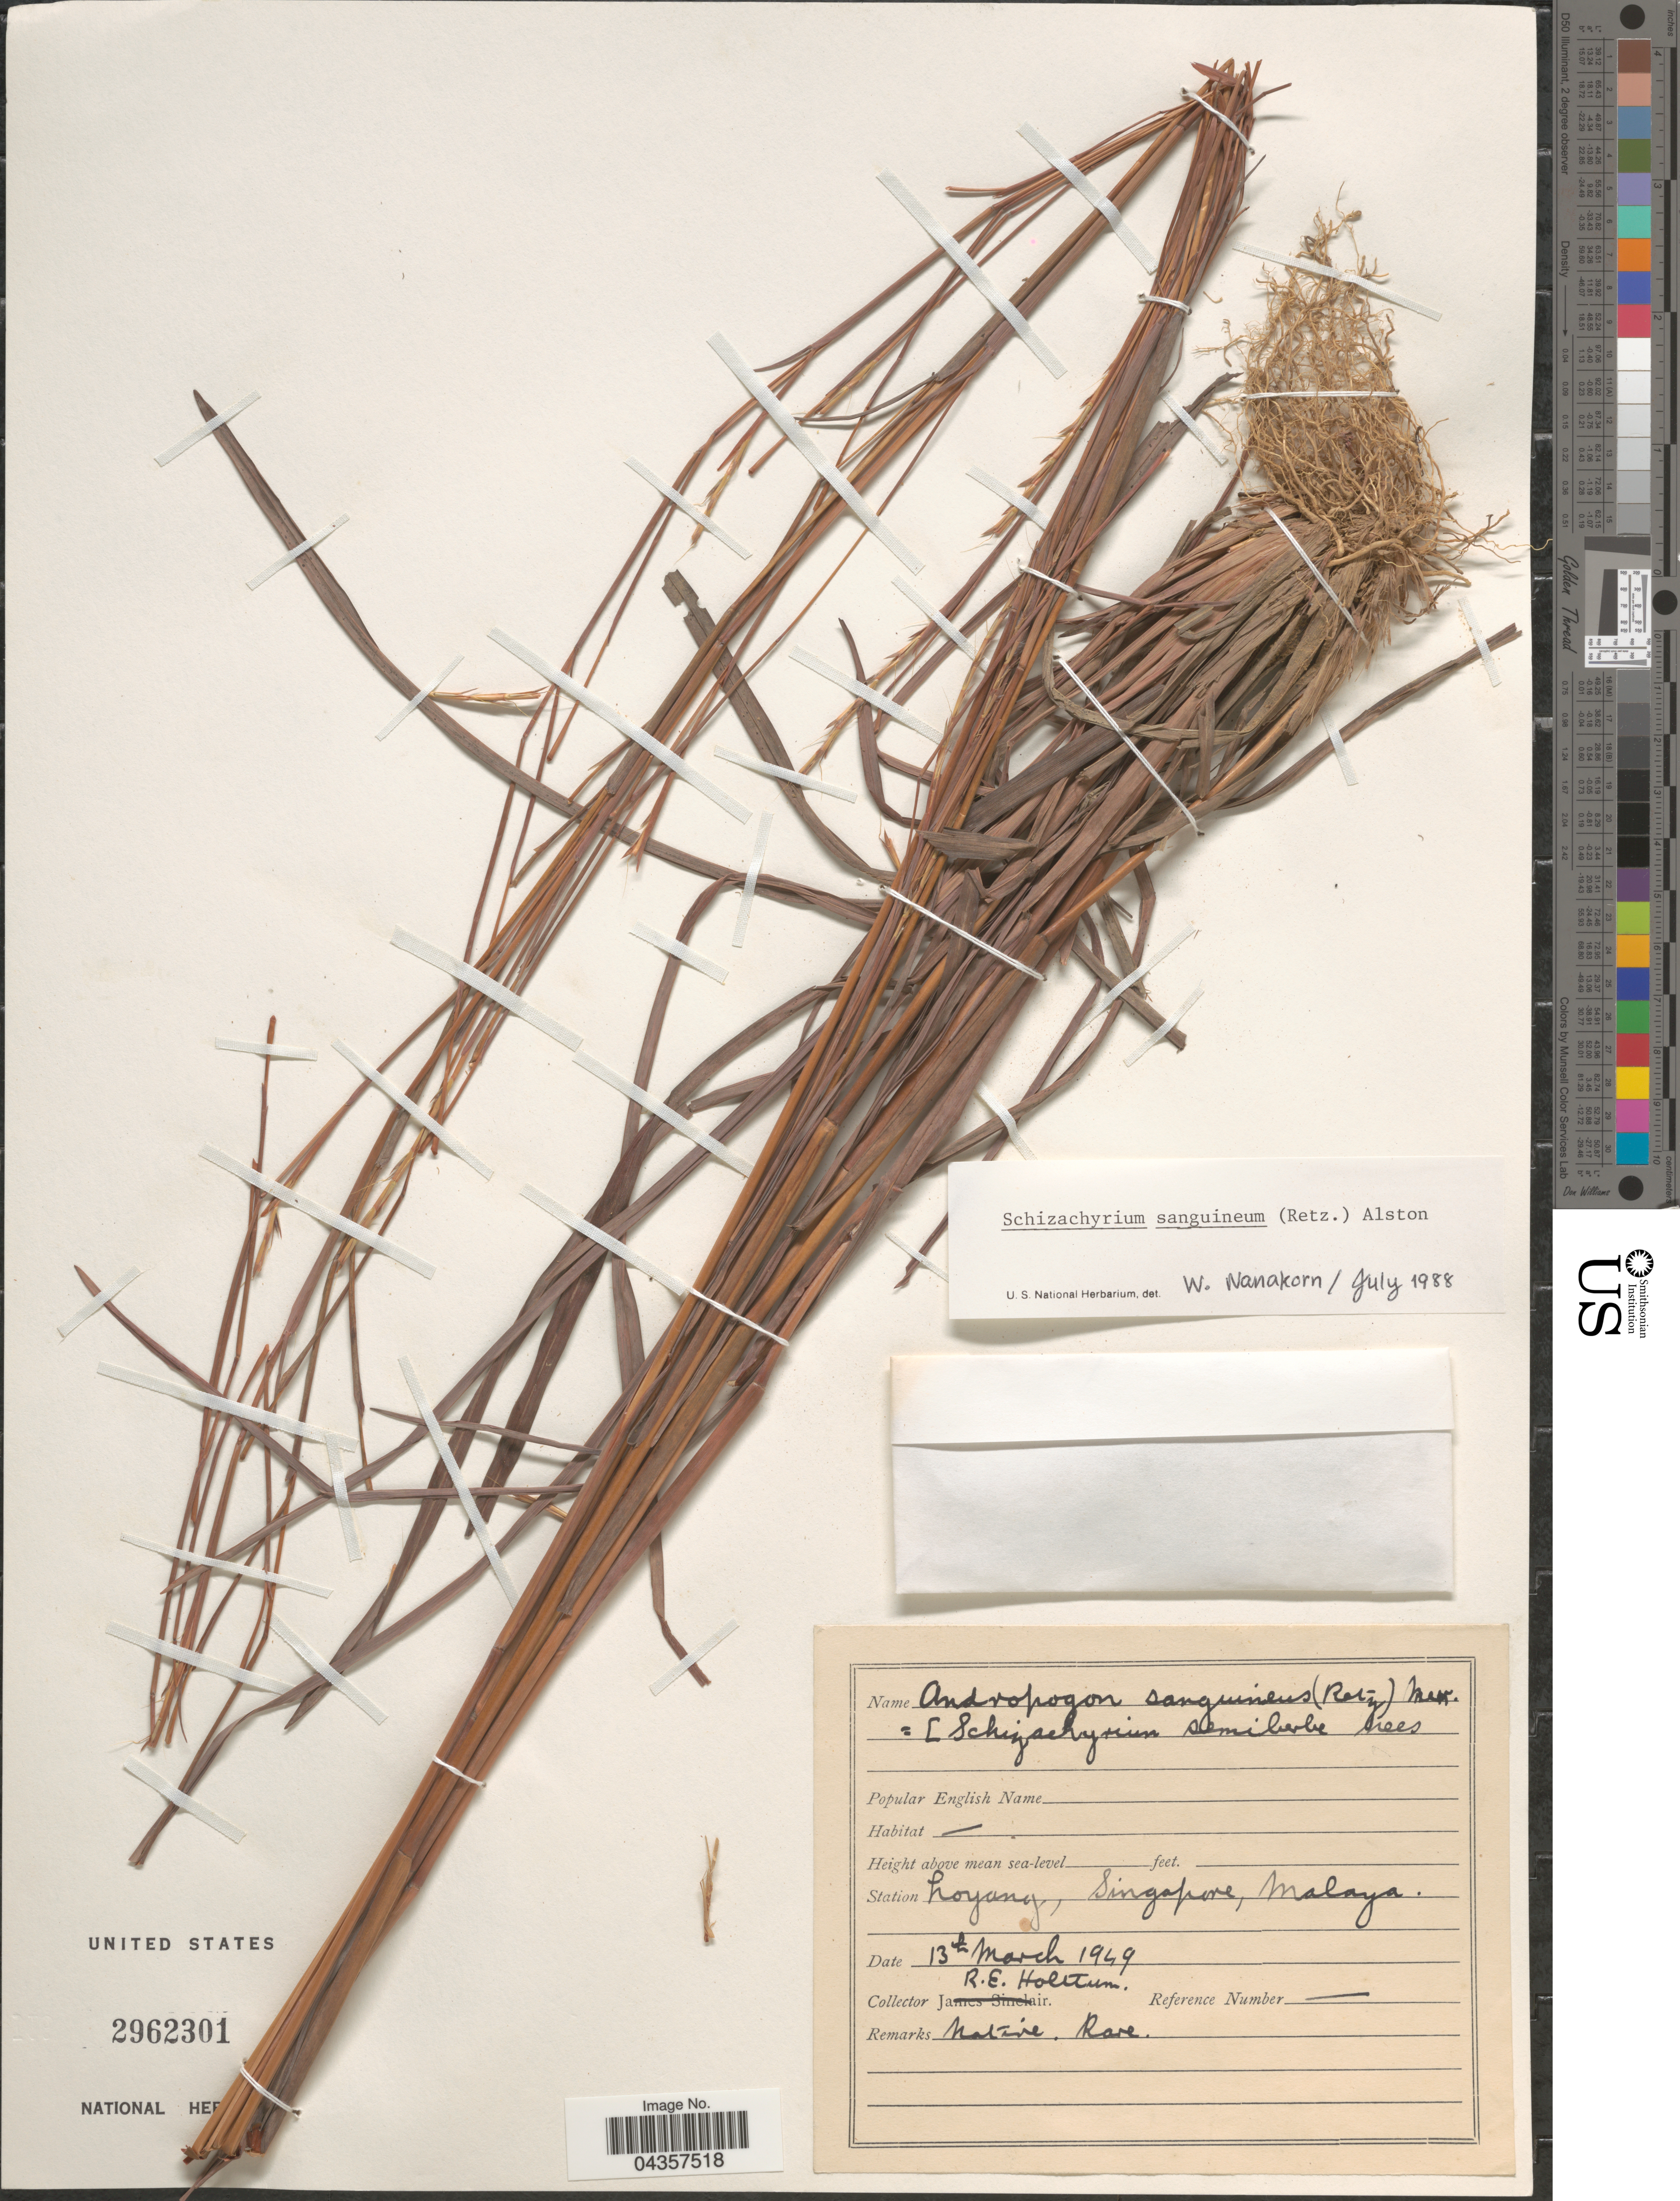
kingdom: Plantae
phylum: Tracheophyta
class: Liliopsida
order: Poales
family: Poaceae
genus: Schizachyrium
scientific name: Schizachyrium sanguineum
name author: (Retz.) Alston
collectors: R. E. Holttum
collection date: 1949-03-13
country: Singapore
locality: Loyang, Malaya.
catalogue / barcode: US 2962301